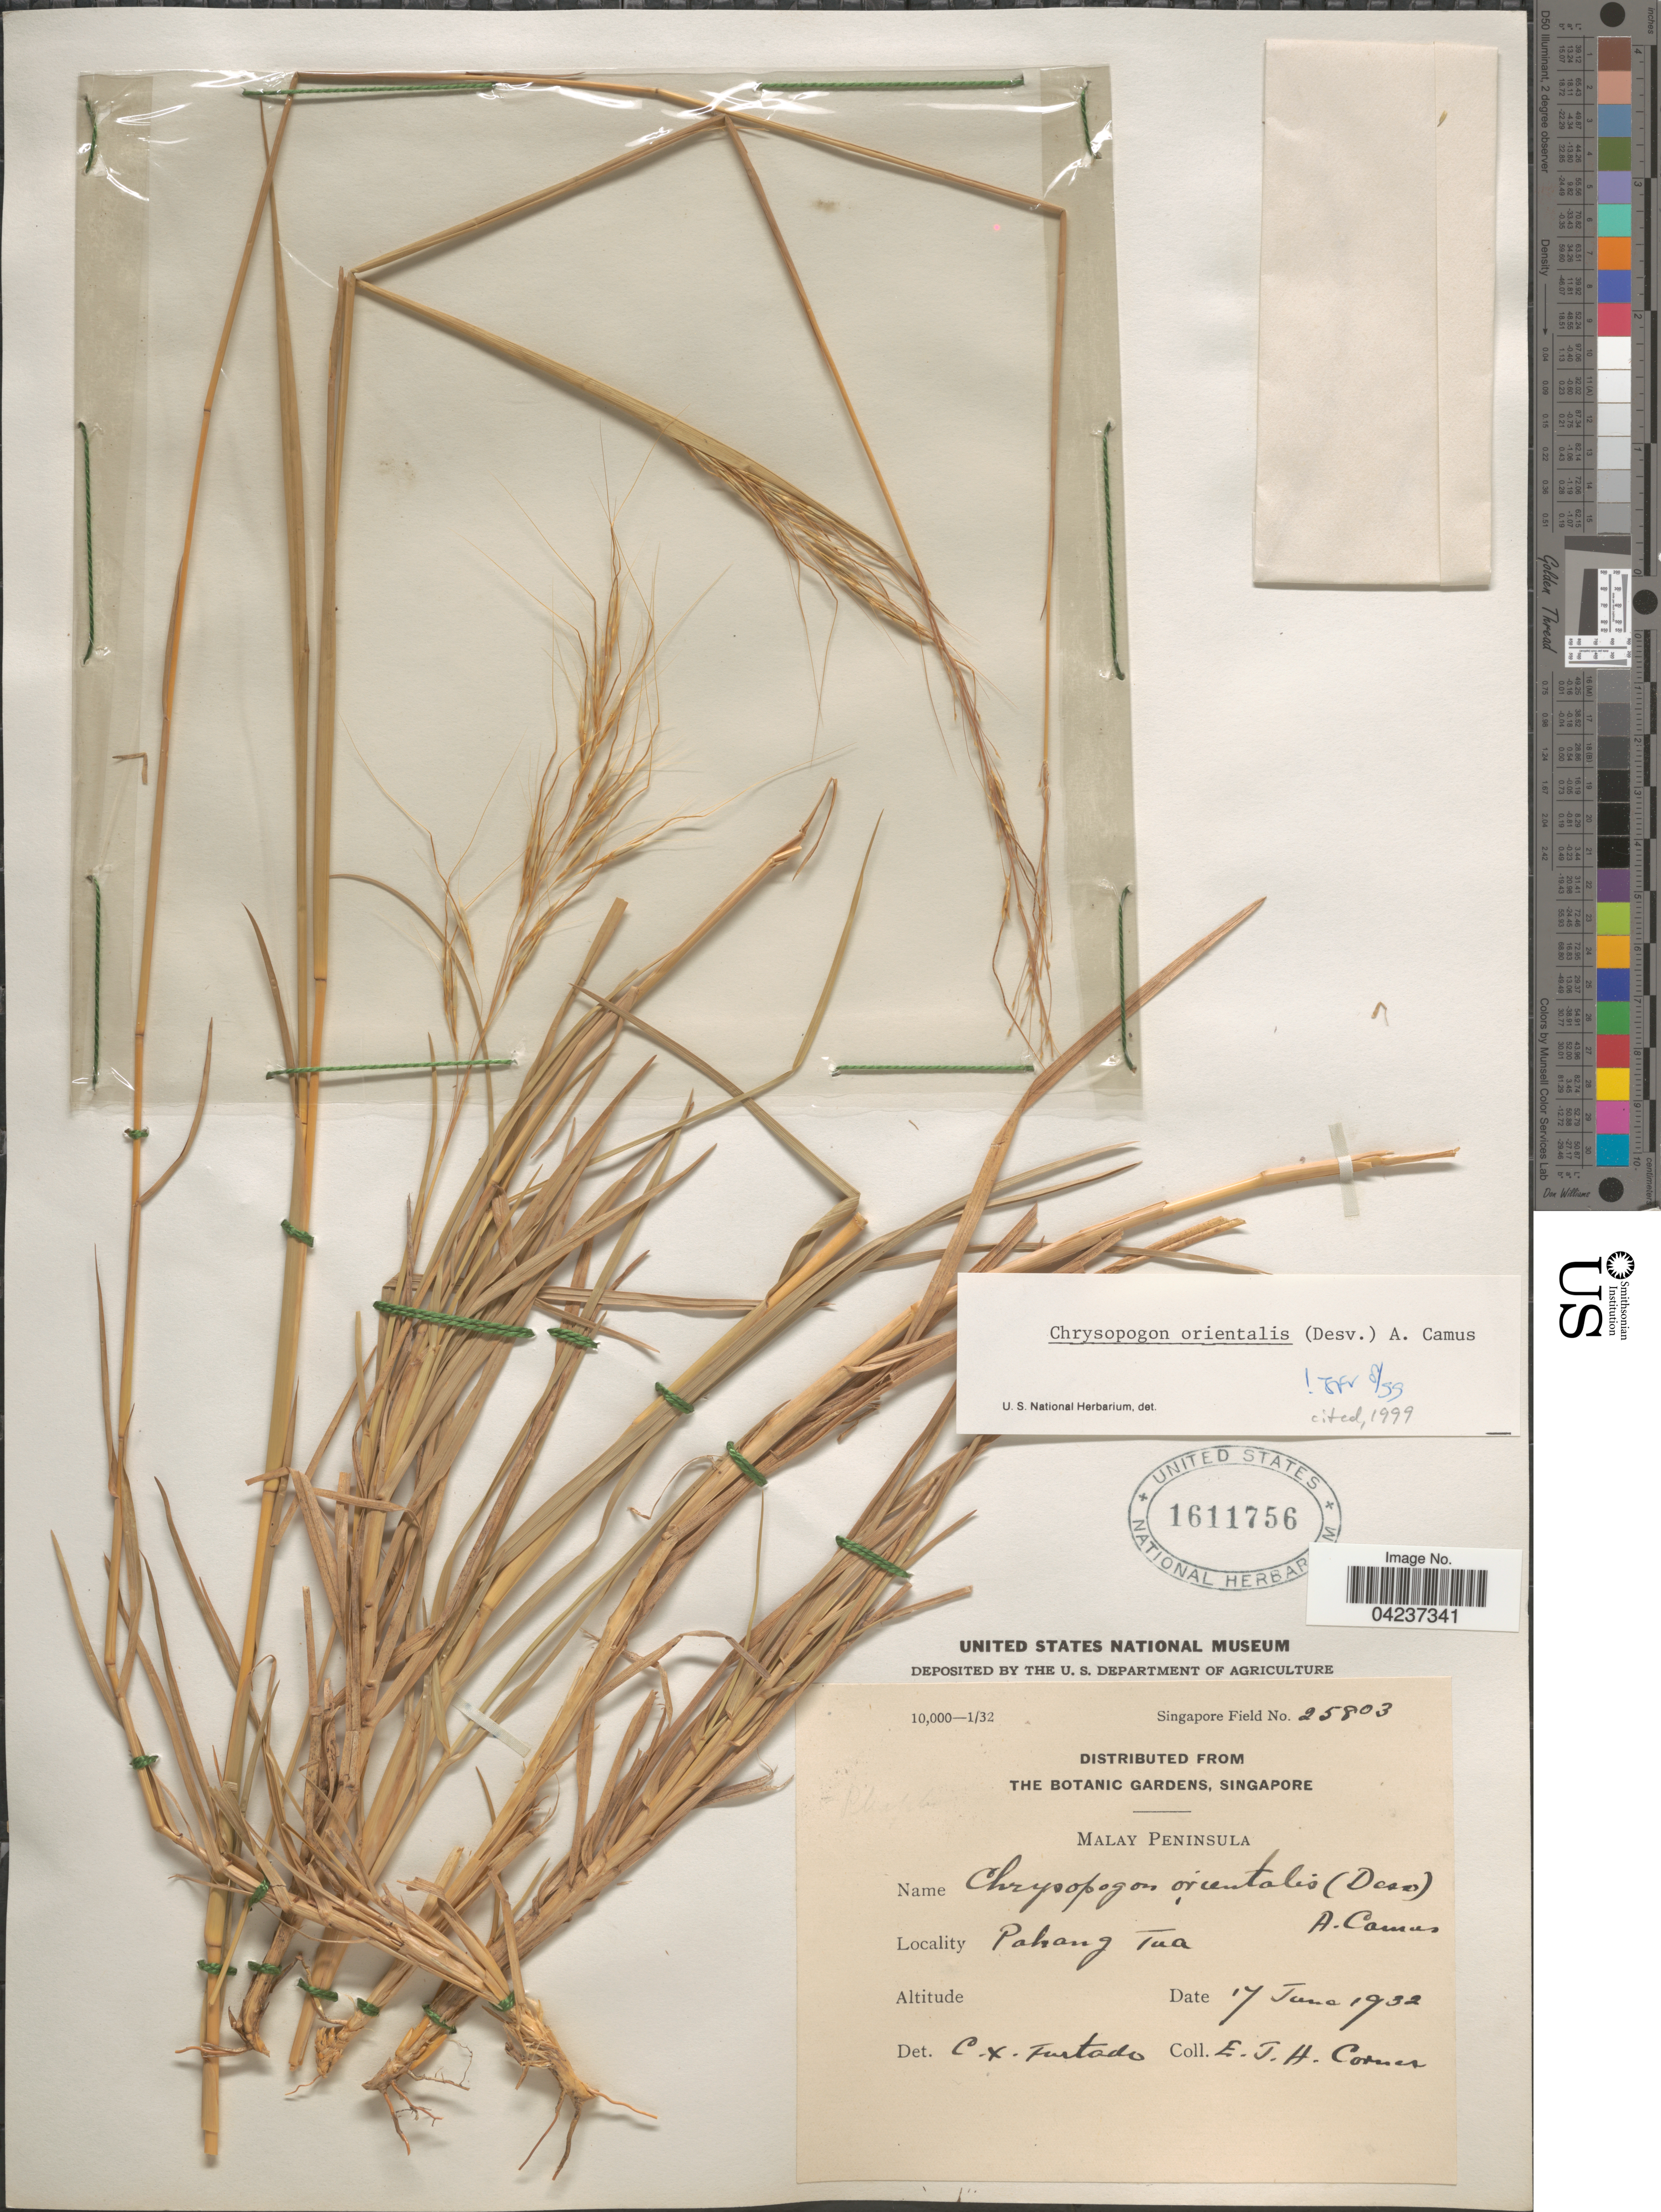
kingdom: Plantae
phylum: Tracheophyta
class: Liliopsida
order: Poales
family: Poaceae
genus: Chrysopogon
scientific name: Chrysopogon orientalis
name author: (Desv.) A. Camus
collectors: E. Corner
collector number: Singapore Field 25803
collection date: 1932-06-17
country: Malaysia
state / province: Pahang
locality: Malay Peninsula. Tua.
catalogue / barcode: US 1611756